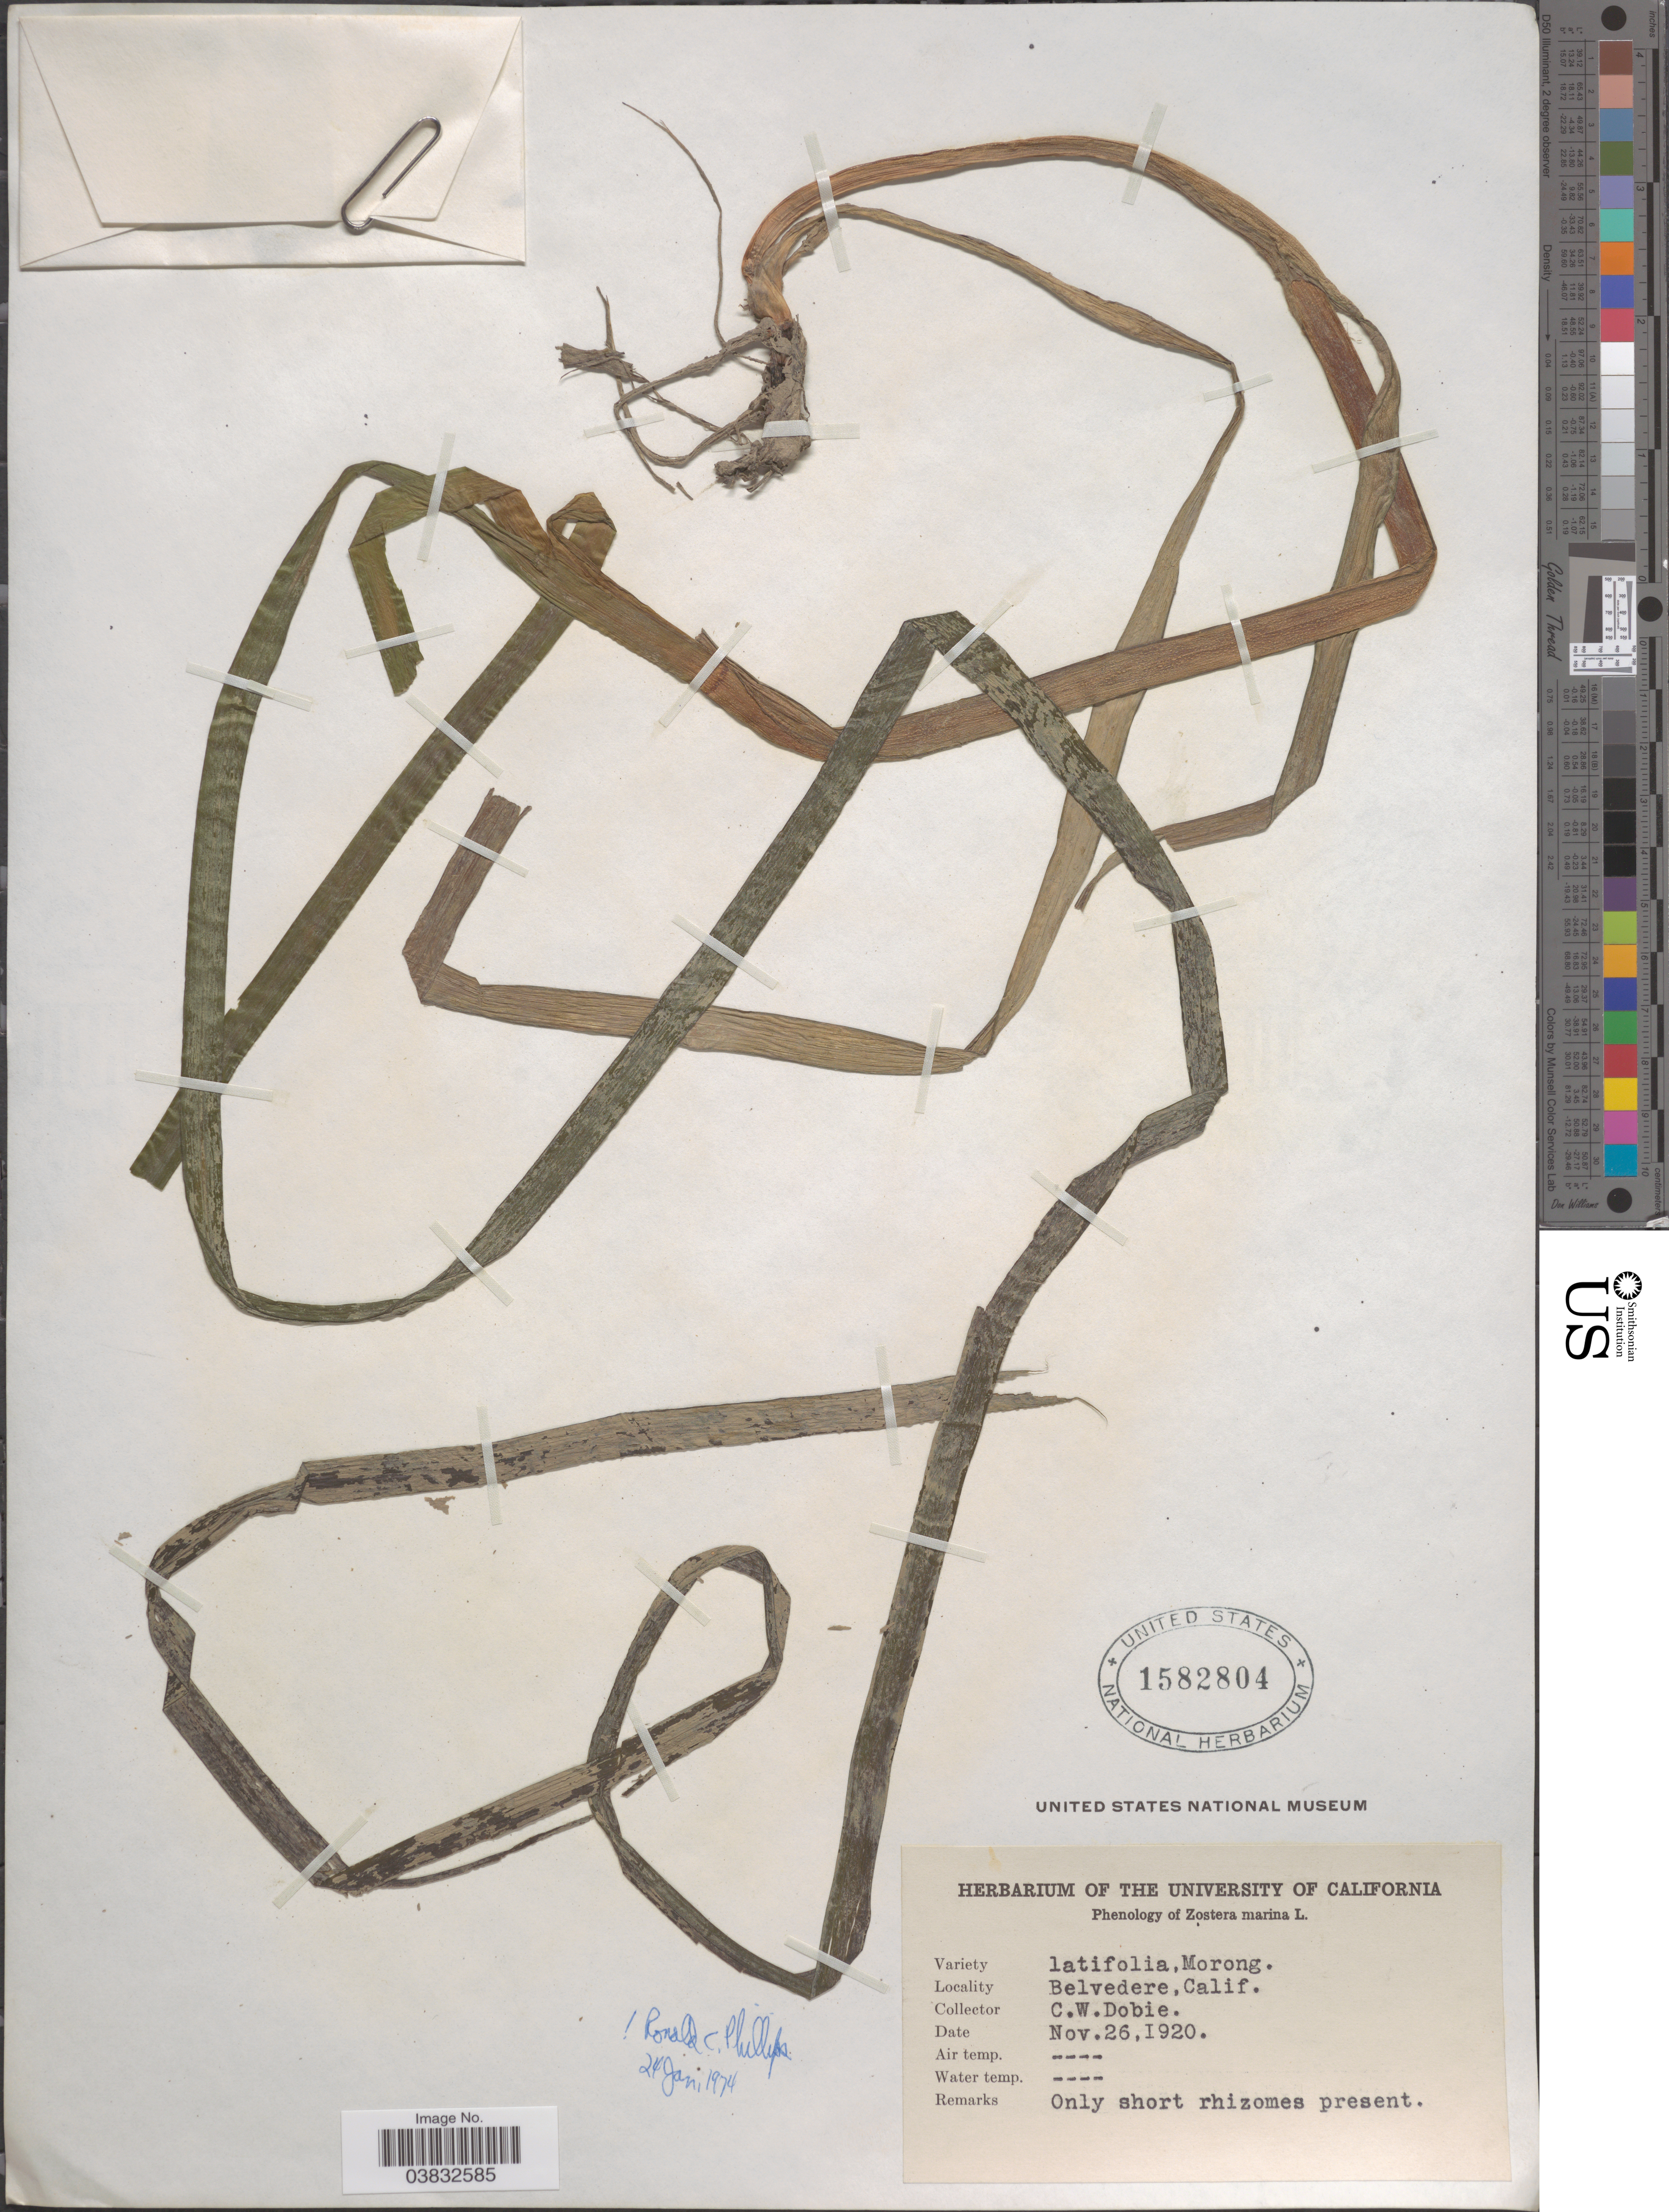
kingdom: Plantae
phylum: Tracheophyta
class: Liliopsida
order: Alismatales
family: Zosteraceae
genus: Zostera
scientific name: Zostera marina var. latifolia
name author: L.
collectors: C. Dobie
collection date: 1920-11-26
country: United States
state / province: California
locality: Belvedere.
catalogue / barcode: US 1582804